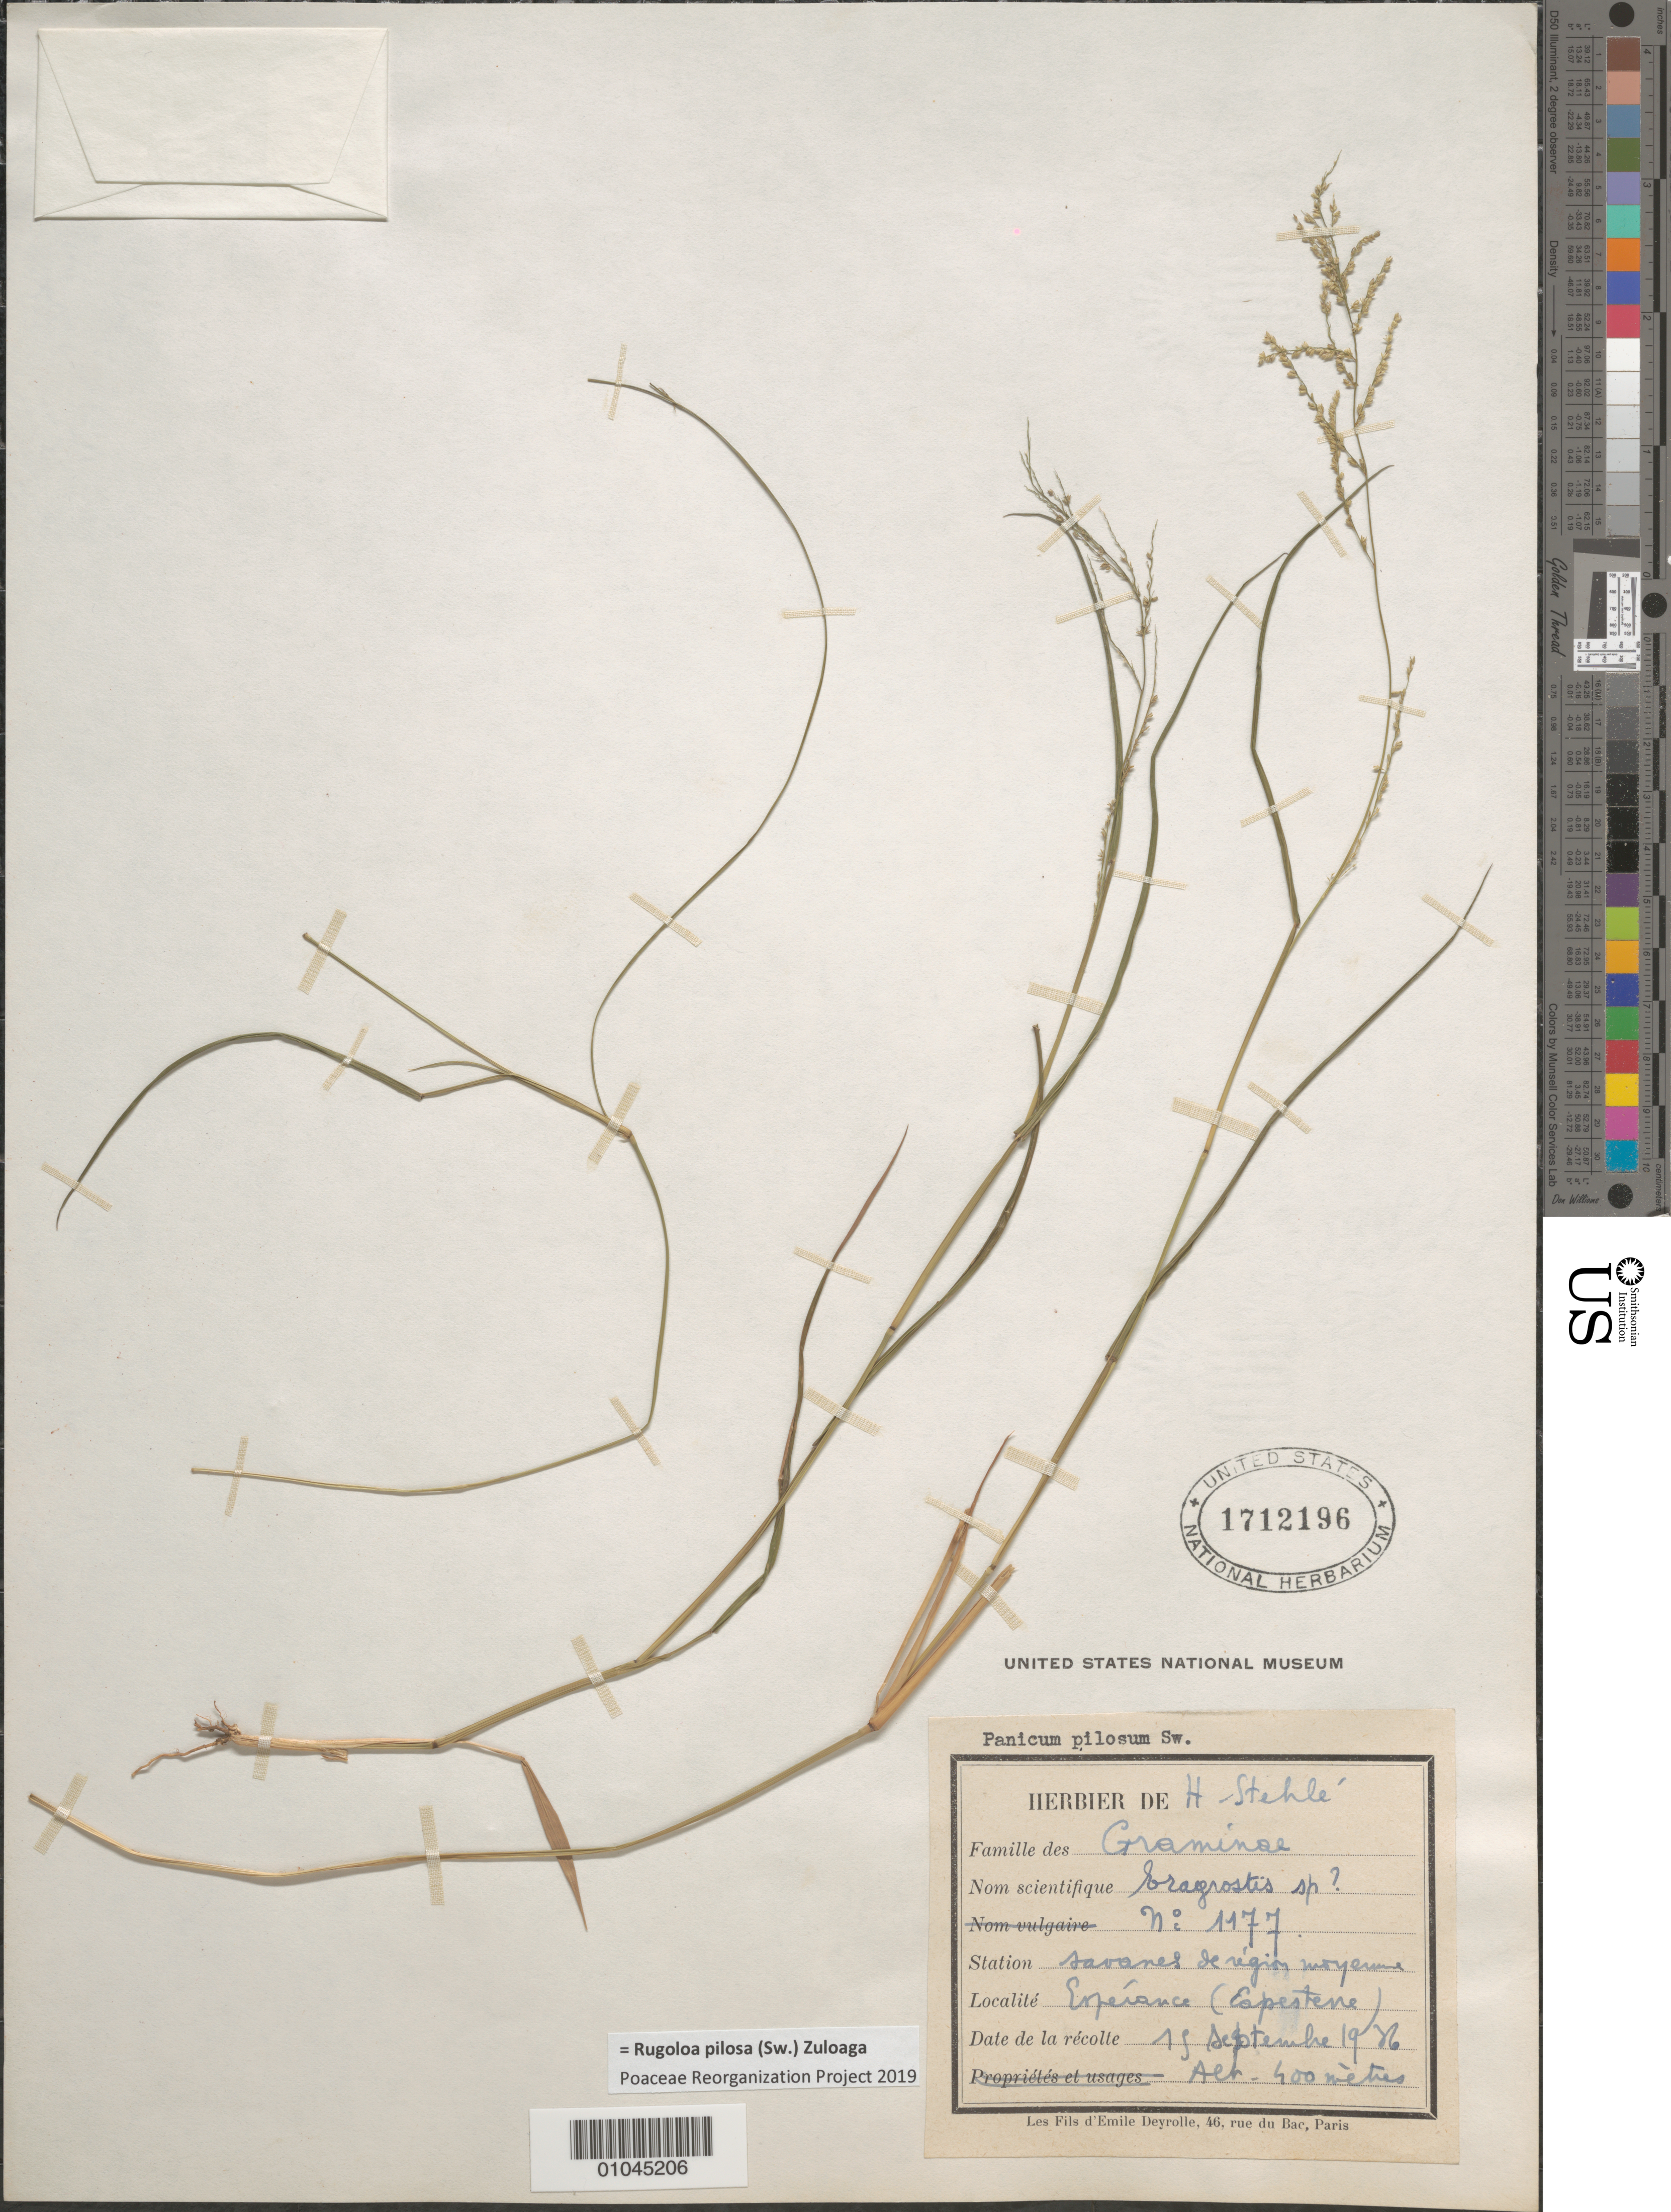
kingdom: Plantae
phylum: Tracheophyta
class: Liliopsida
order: Poales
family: Poaceae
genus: Panicum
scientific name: Panicum pilosum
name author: Sw.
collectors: H. Stehlé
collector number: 1177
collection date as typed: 19 Sep 1936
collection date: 1936-09-19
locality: Esperance (Guadeloupe, maybe ?)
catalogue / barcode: US 1712196